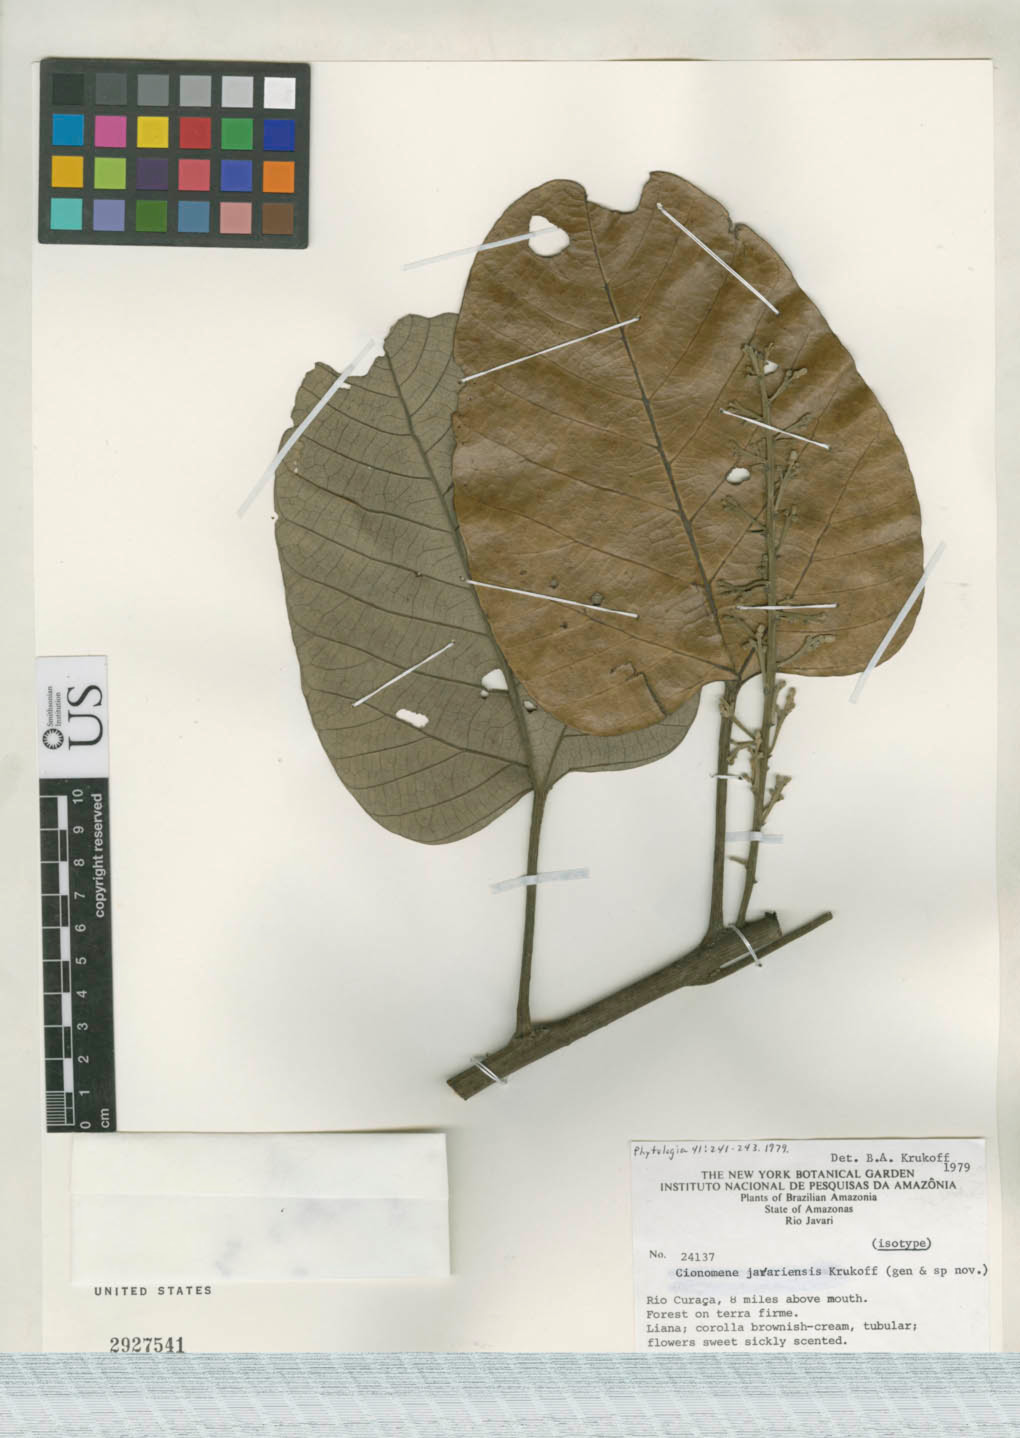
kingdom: Plantae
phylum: Tracheophyta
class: Magnoliopsida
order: Ranunculales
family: Menispermaceae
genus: Cionomene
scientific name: Cionomene javariensis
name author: Krukoff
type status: Isotype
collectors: G. T. Prance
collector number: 24137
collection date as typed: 26 Oct 1976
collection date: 1976-10-26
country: Brazil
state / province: Amazonas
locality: Rio Javari, Rio Curaca, 8 miles above mouth.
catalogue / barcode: US 2927541